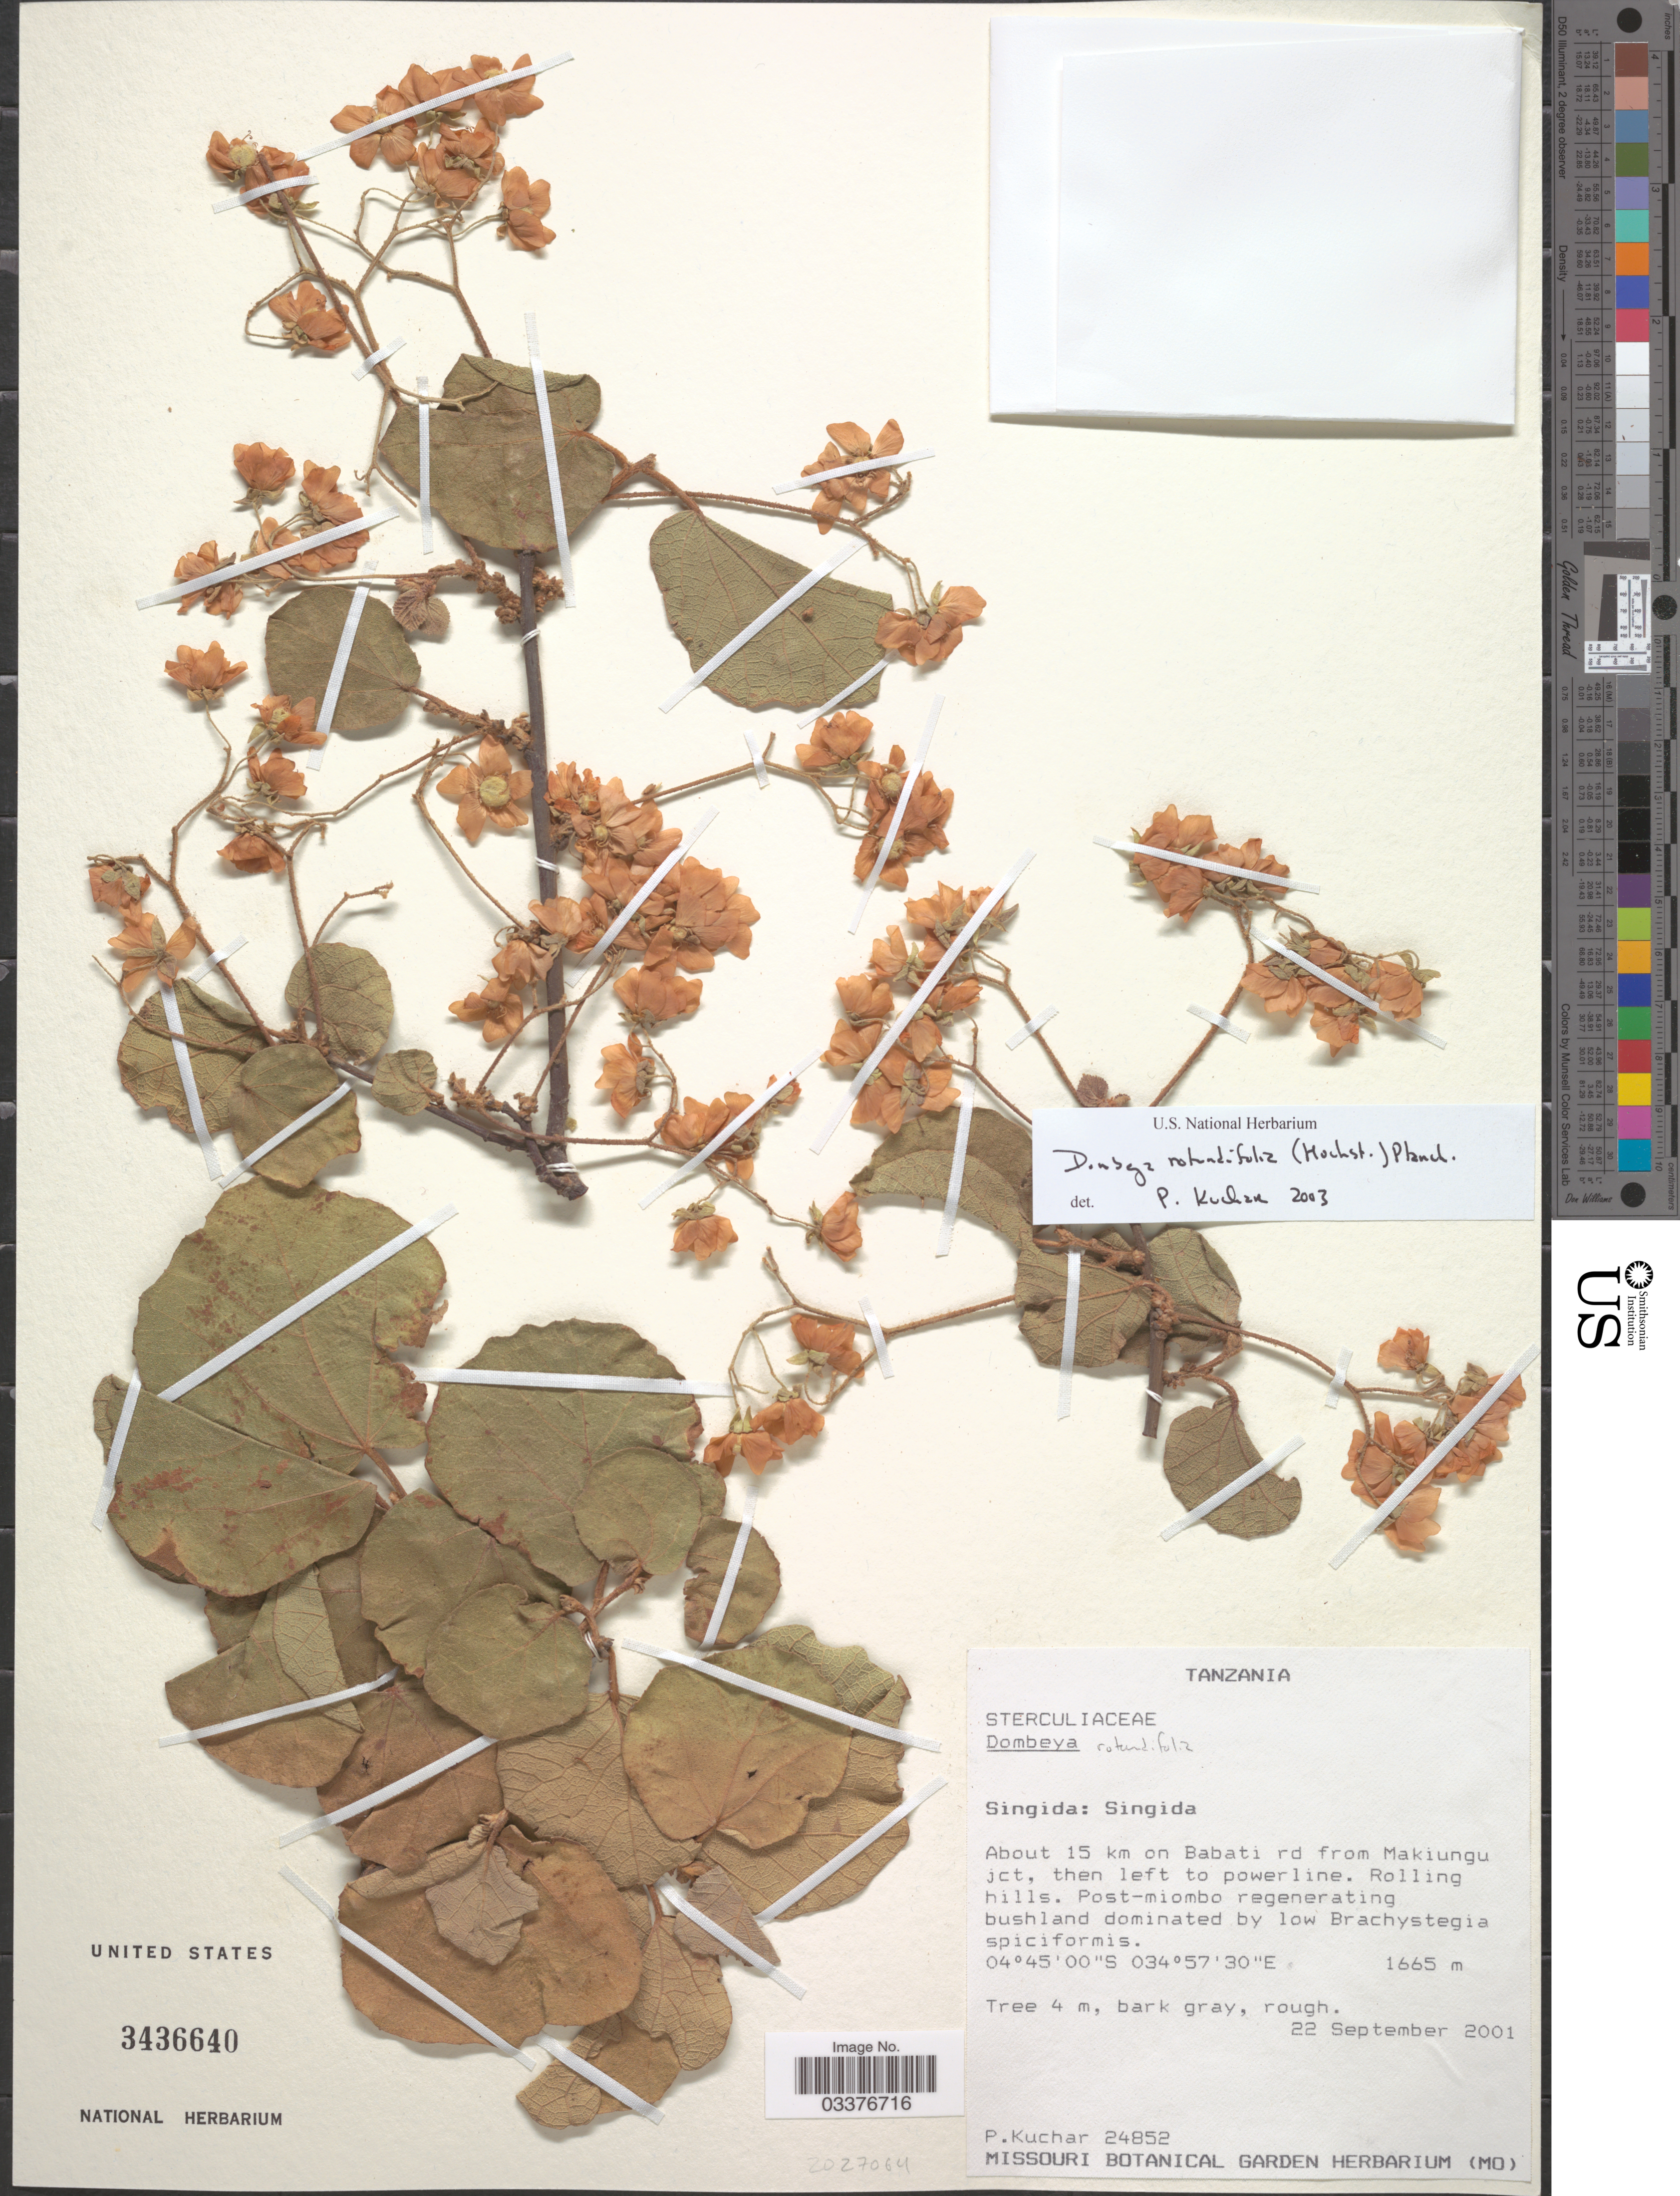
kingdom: Plantae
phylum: Tracheophyta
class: Magnoliopsida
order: Malvales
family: Malvaceae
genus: Dombeya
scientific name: Dombeya rotundifolia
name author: (Hochst.) Planch.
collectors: P. Kuchar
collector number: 24852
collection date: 2001-09-22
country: Tanzania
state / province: Singida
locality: Singida. About 15 km on Babati rd from Makiungu jct, then left to powerline. Rolling hills.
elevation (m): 1665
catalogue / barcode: US 3436640